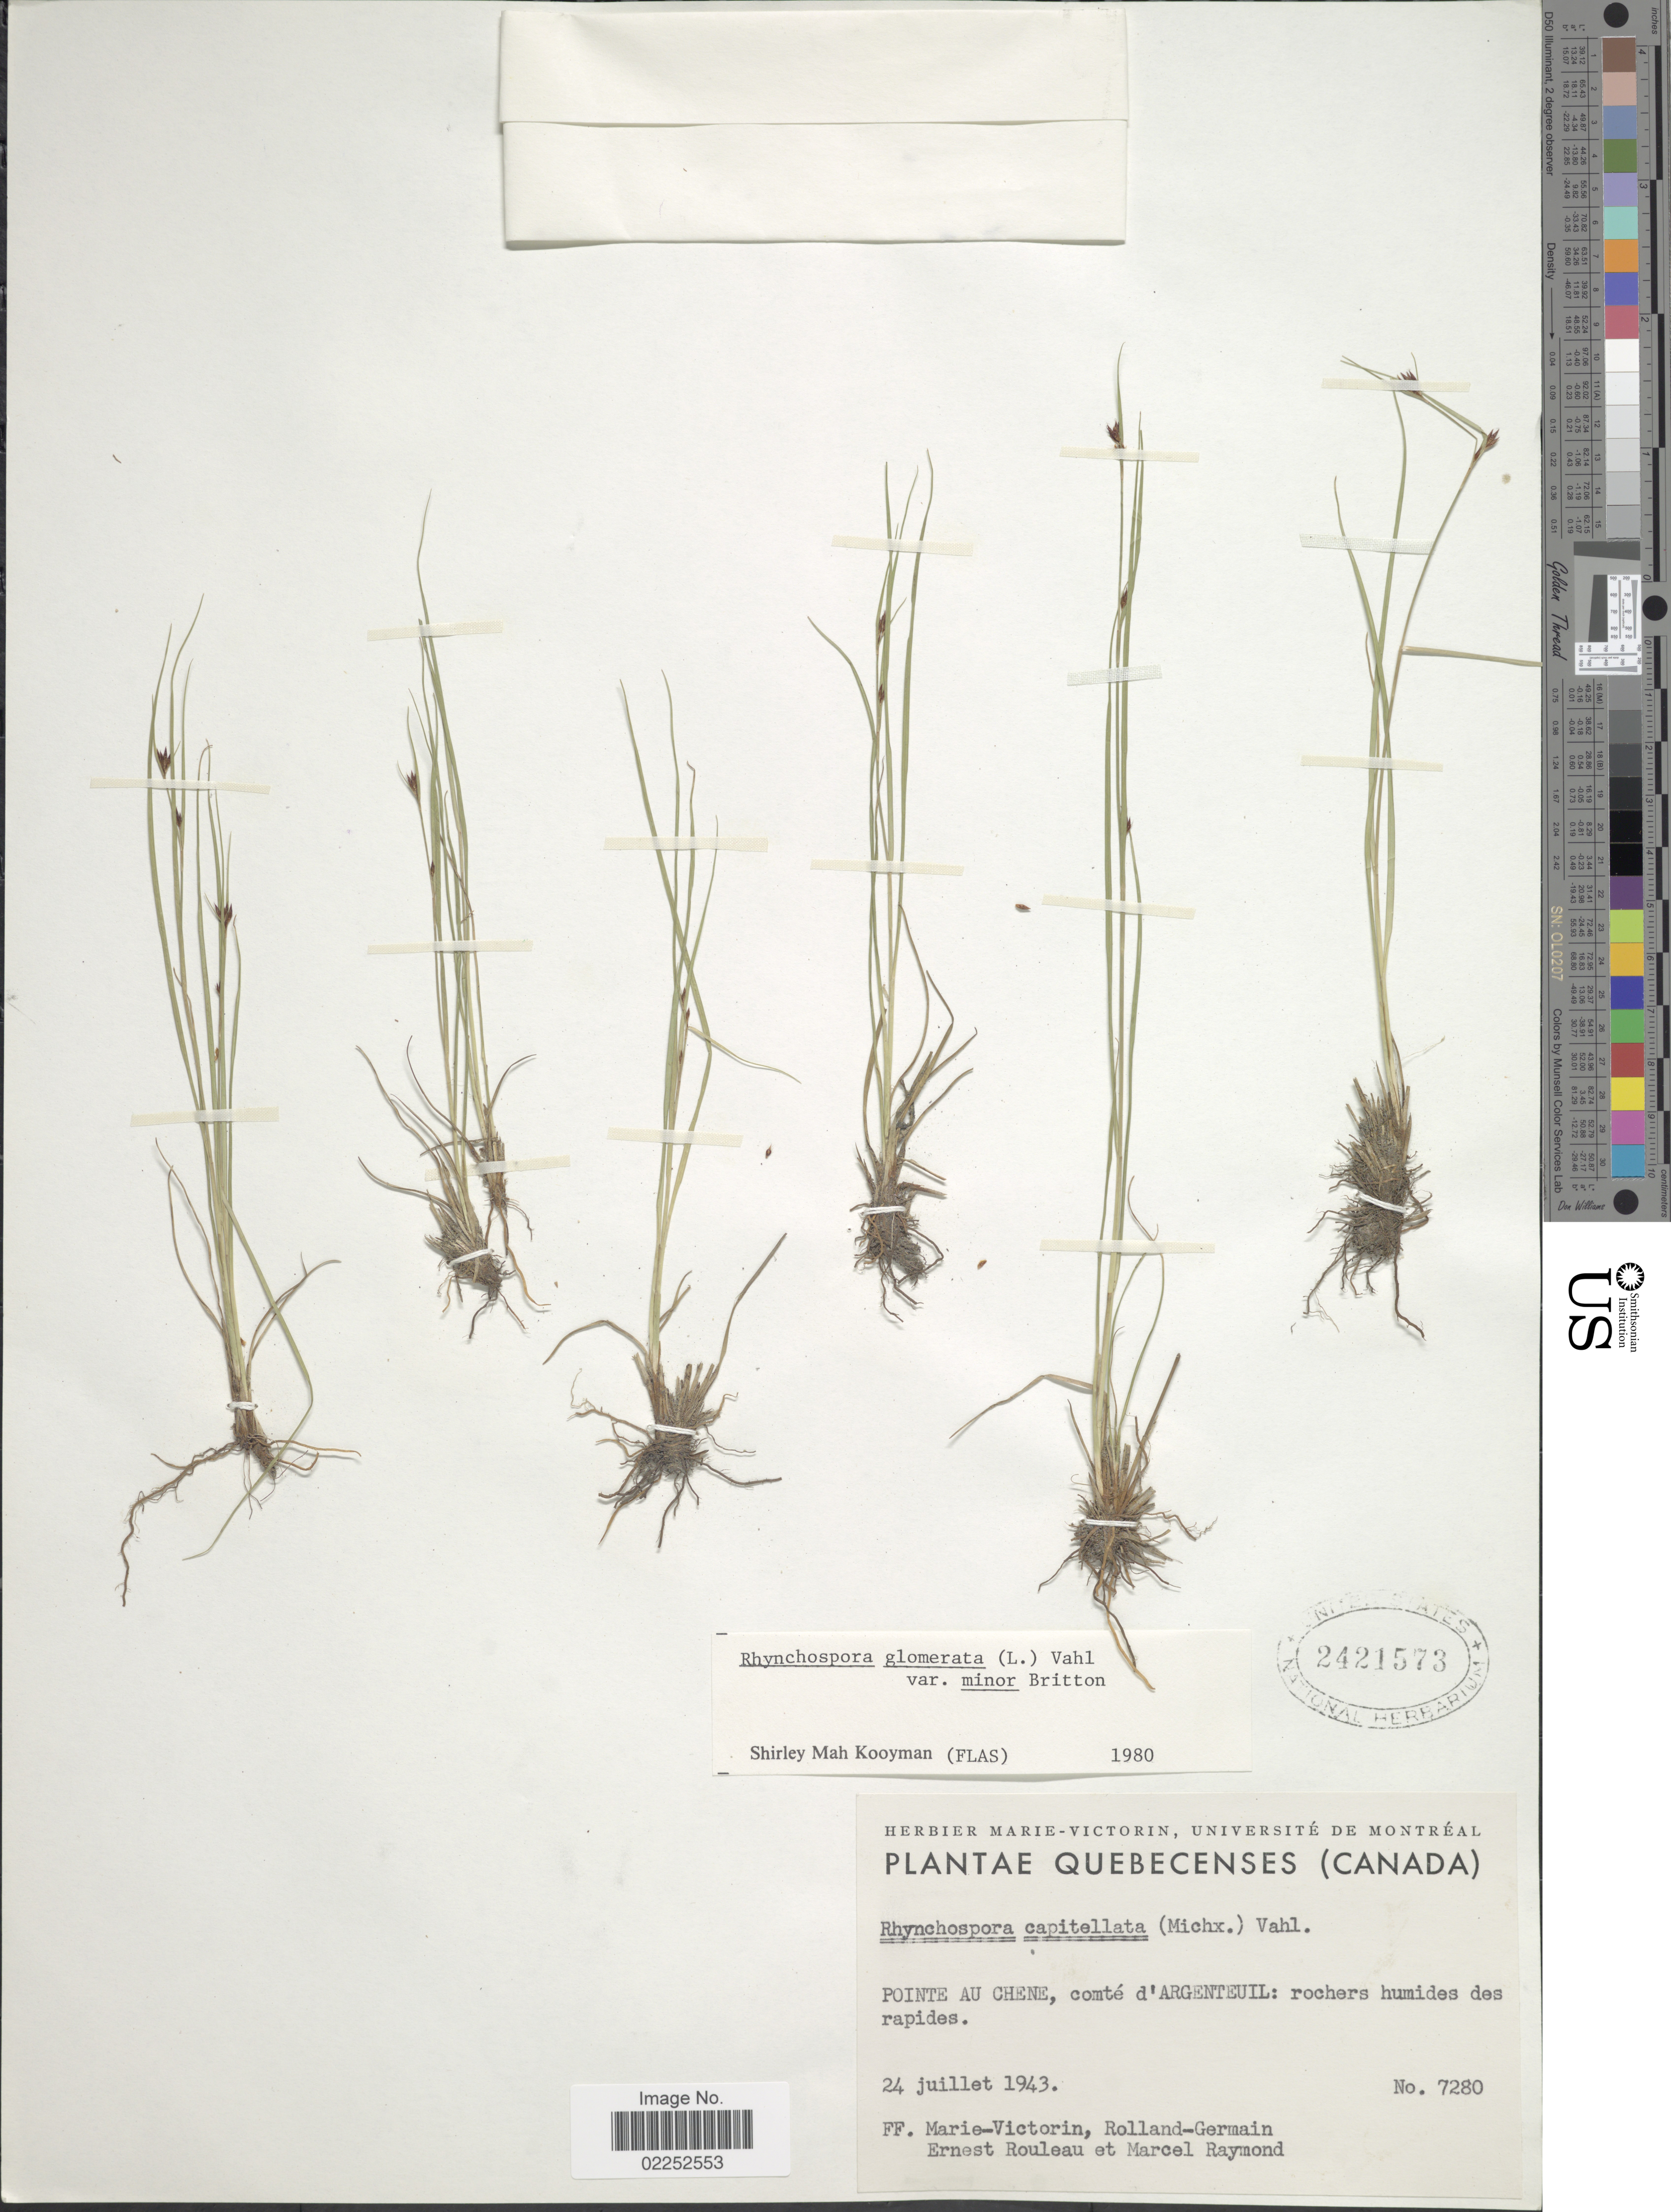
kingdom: Plantae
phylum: Tracheophyta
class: Liliopsida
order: Poales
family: Cyperaceae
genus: Rhynchospora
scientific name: Rhynchospora capitellata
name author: (Michx.) Vahl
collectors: F. Marie-Victorin, Rolland-Germain, E. Rouleau & M. Raymond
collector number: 7280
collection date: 1943-07-24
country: Canada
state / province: Quebec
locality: Pointe Au Chene, comté d'Argenteuil: rochers humides des rapides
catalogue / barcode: US 2421573